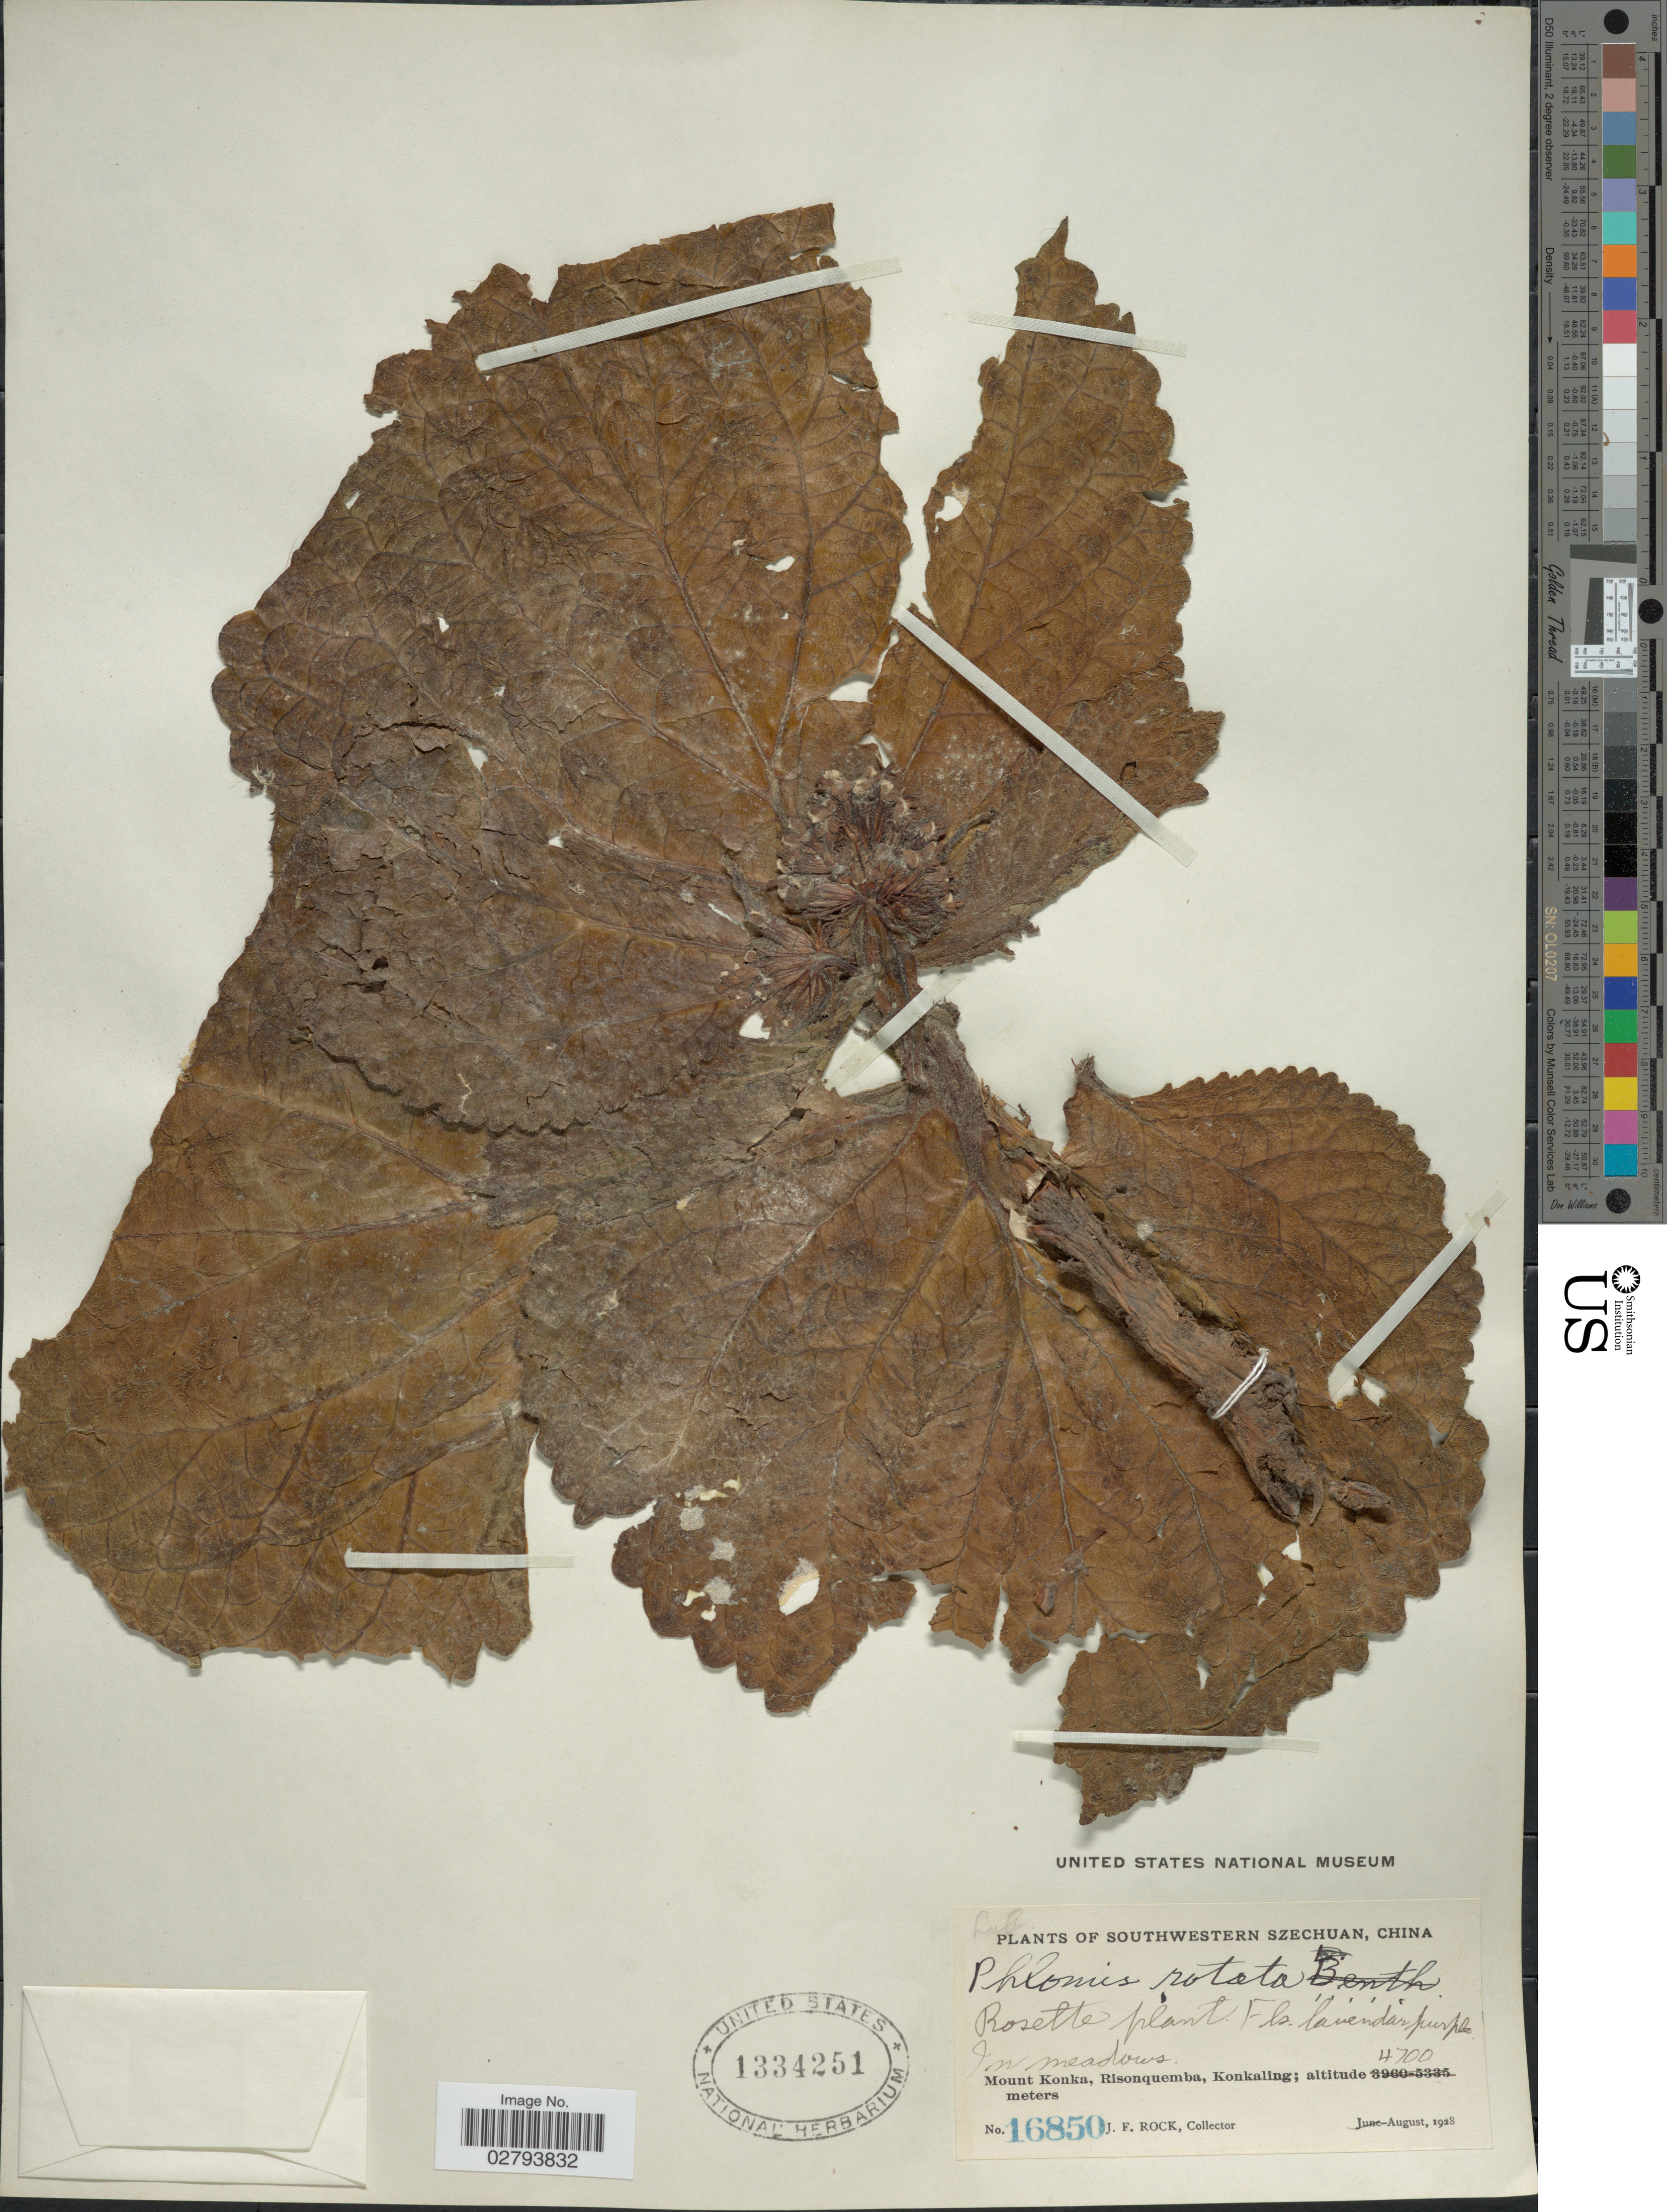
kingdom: Plantae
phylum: Tracheophyta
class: Magnoliopsida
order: Lamiales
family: Lamiaceae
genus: Phlomoides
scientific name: Phlomoides rotata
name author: (Benth. & Hook. f.) Mathiesen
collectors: J. Rock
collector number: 16850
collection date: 1928-08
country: China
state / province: Sichuan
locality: Southwestern Szechuan, Mount Konka, Risonquemba, Konkaling.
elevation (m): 4700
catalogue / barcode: US 1334251